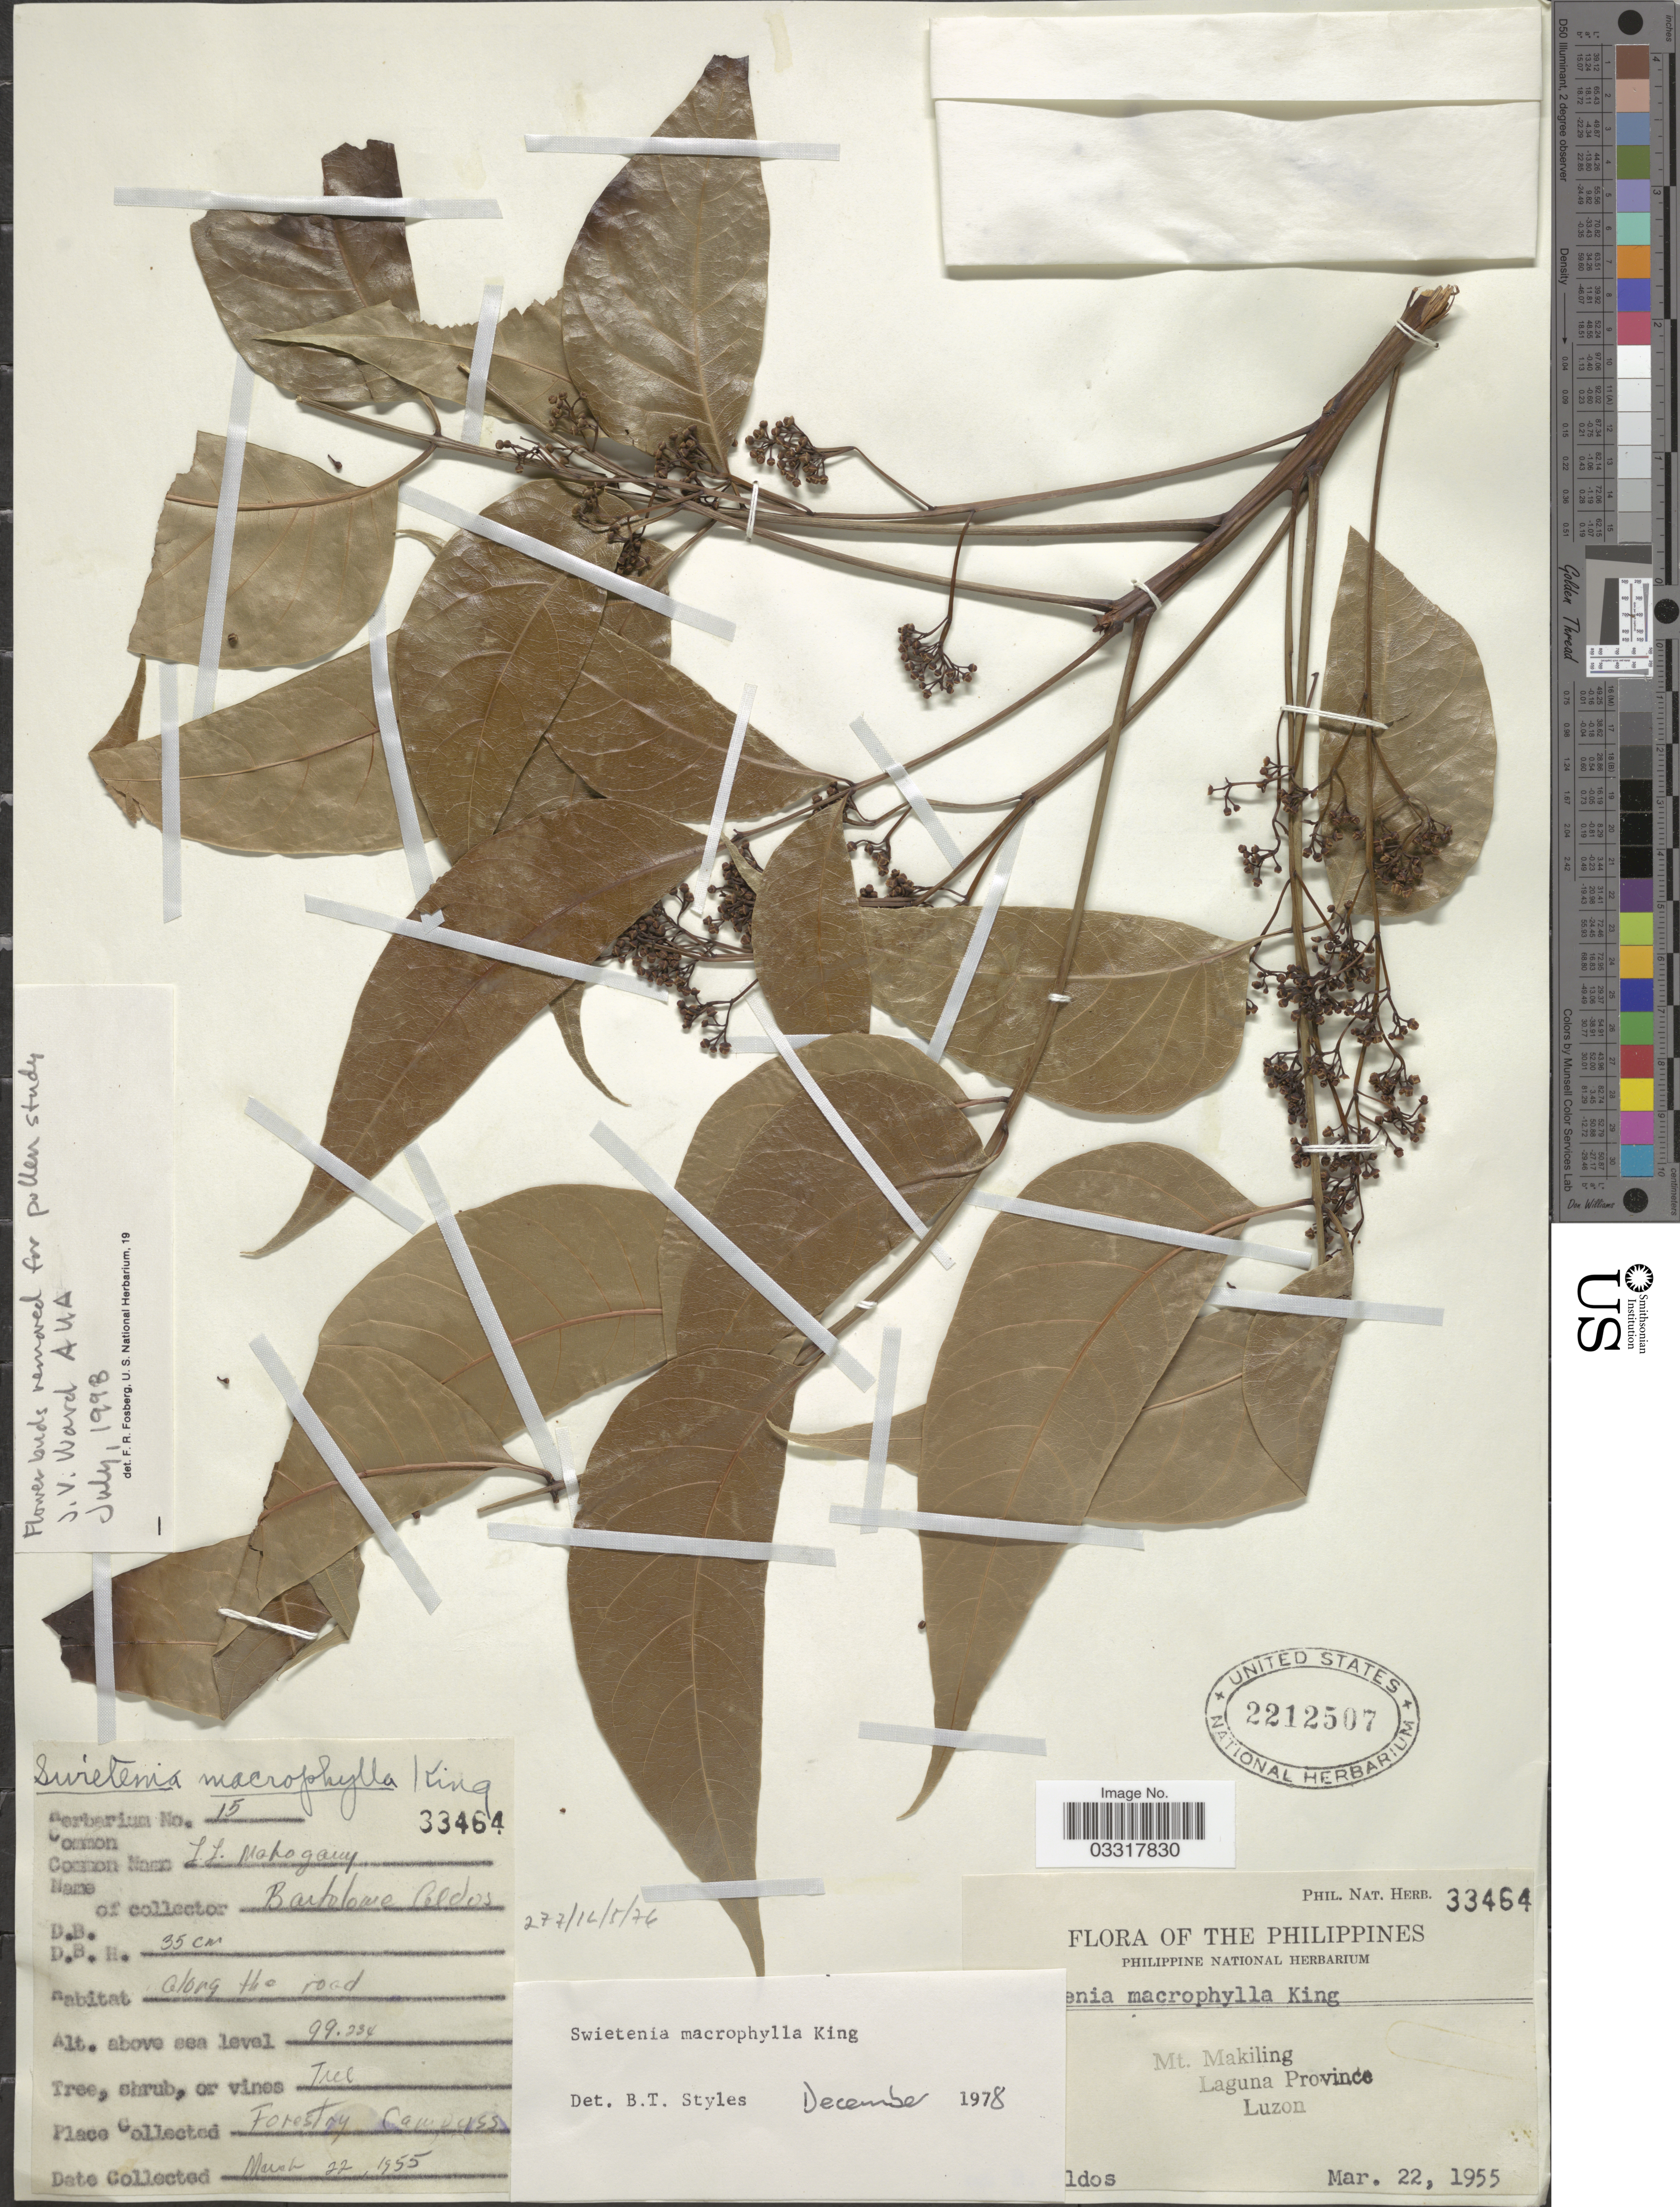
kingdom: Plantae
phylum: Tracheophyta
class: Magnoliopsida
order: Sapindales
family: Meliaceae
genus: Swietenia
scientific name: Swietenia macrophylla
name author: King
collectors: B. Aldos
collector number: Phil. Nat. Herb. 33464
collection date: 1955-03-22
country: Philippines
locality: Mt. Makiling, Laguna Province, Luzon.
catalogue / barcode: US 2212507